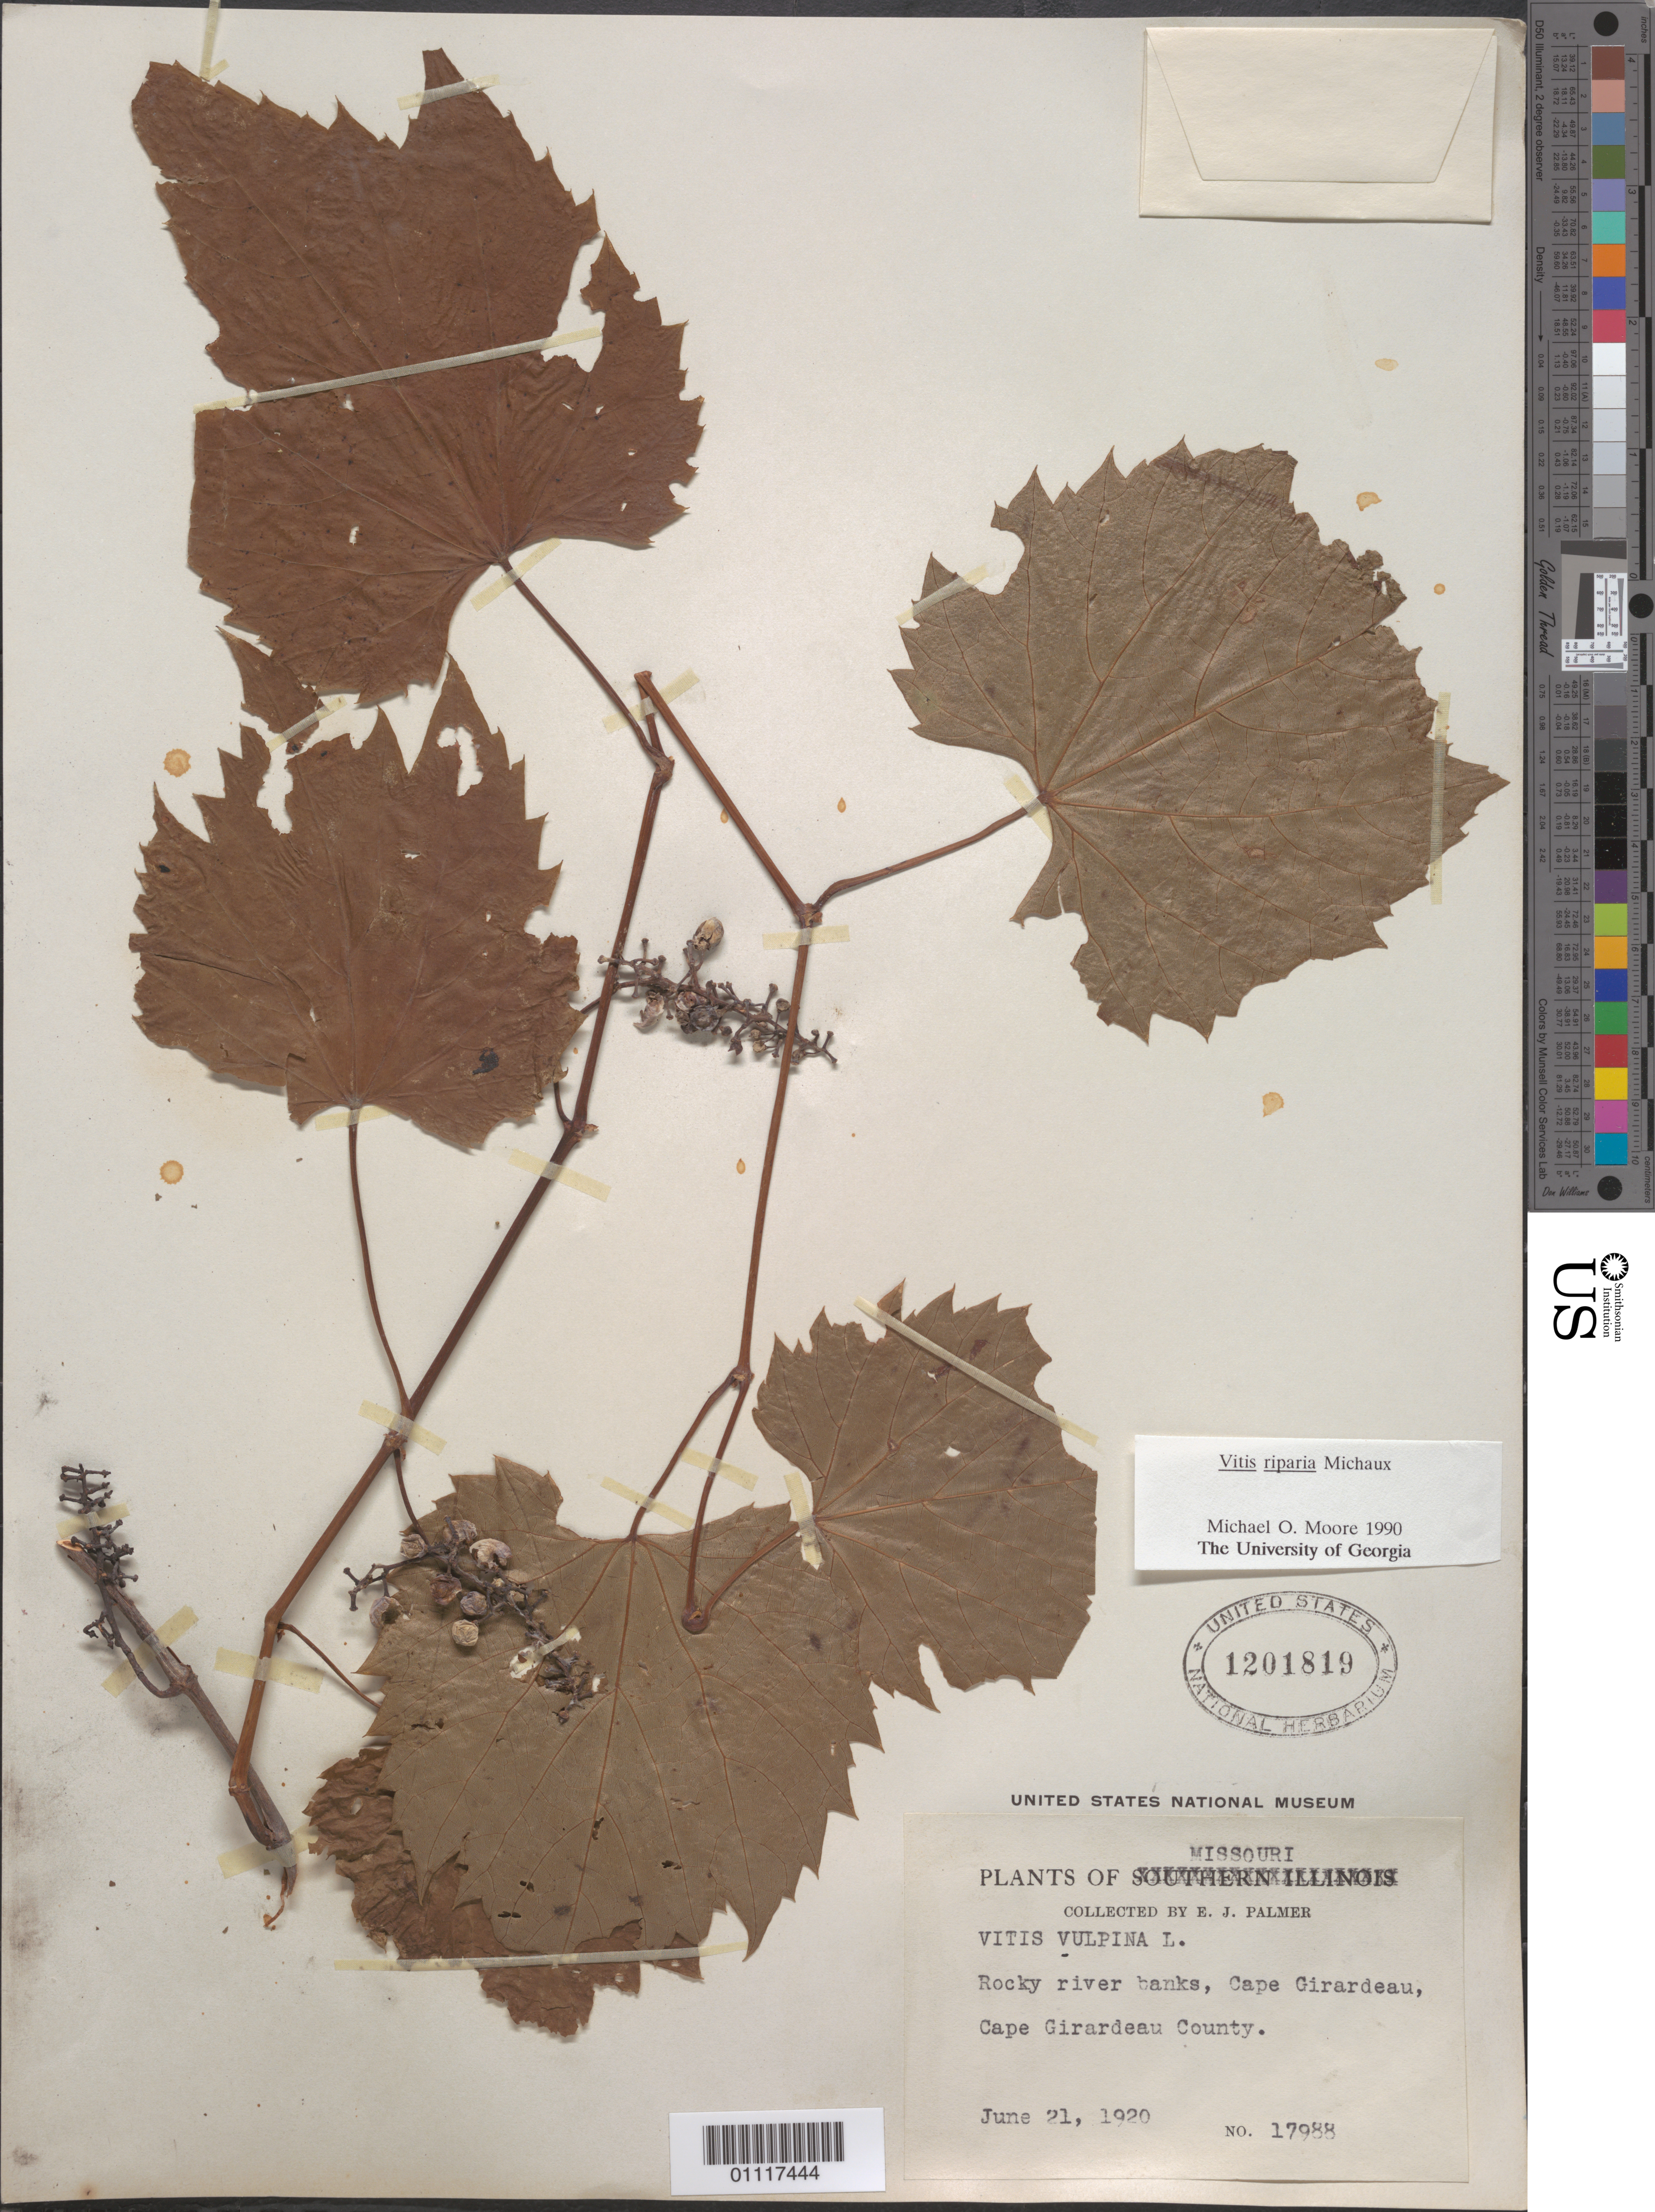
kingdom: Plantae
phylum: Tracheophyta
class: Magnoliopsida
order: Vitales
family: Vitaceae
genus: Vitis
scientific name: Vitis riparia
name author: Michx.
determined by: Moore, M. O.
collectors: E. J. Palmer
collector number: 17988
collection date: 1920-06-21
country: United States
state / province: Missouri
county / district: Cape Girardeau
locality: Cape Girardeau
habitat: Rocky river banks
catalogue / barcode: US 1201819